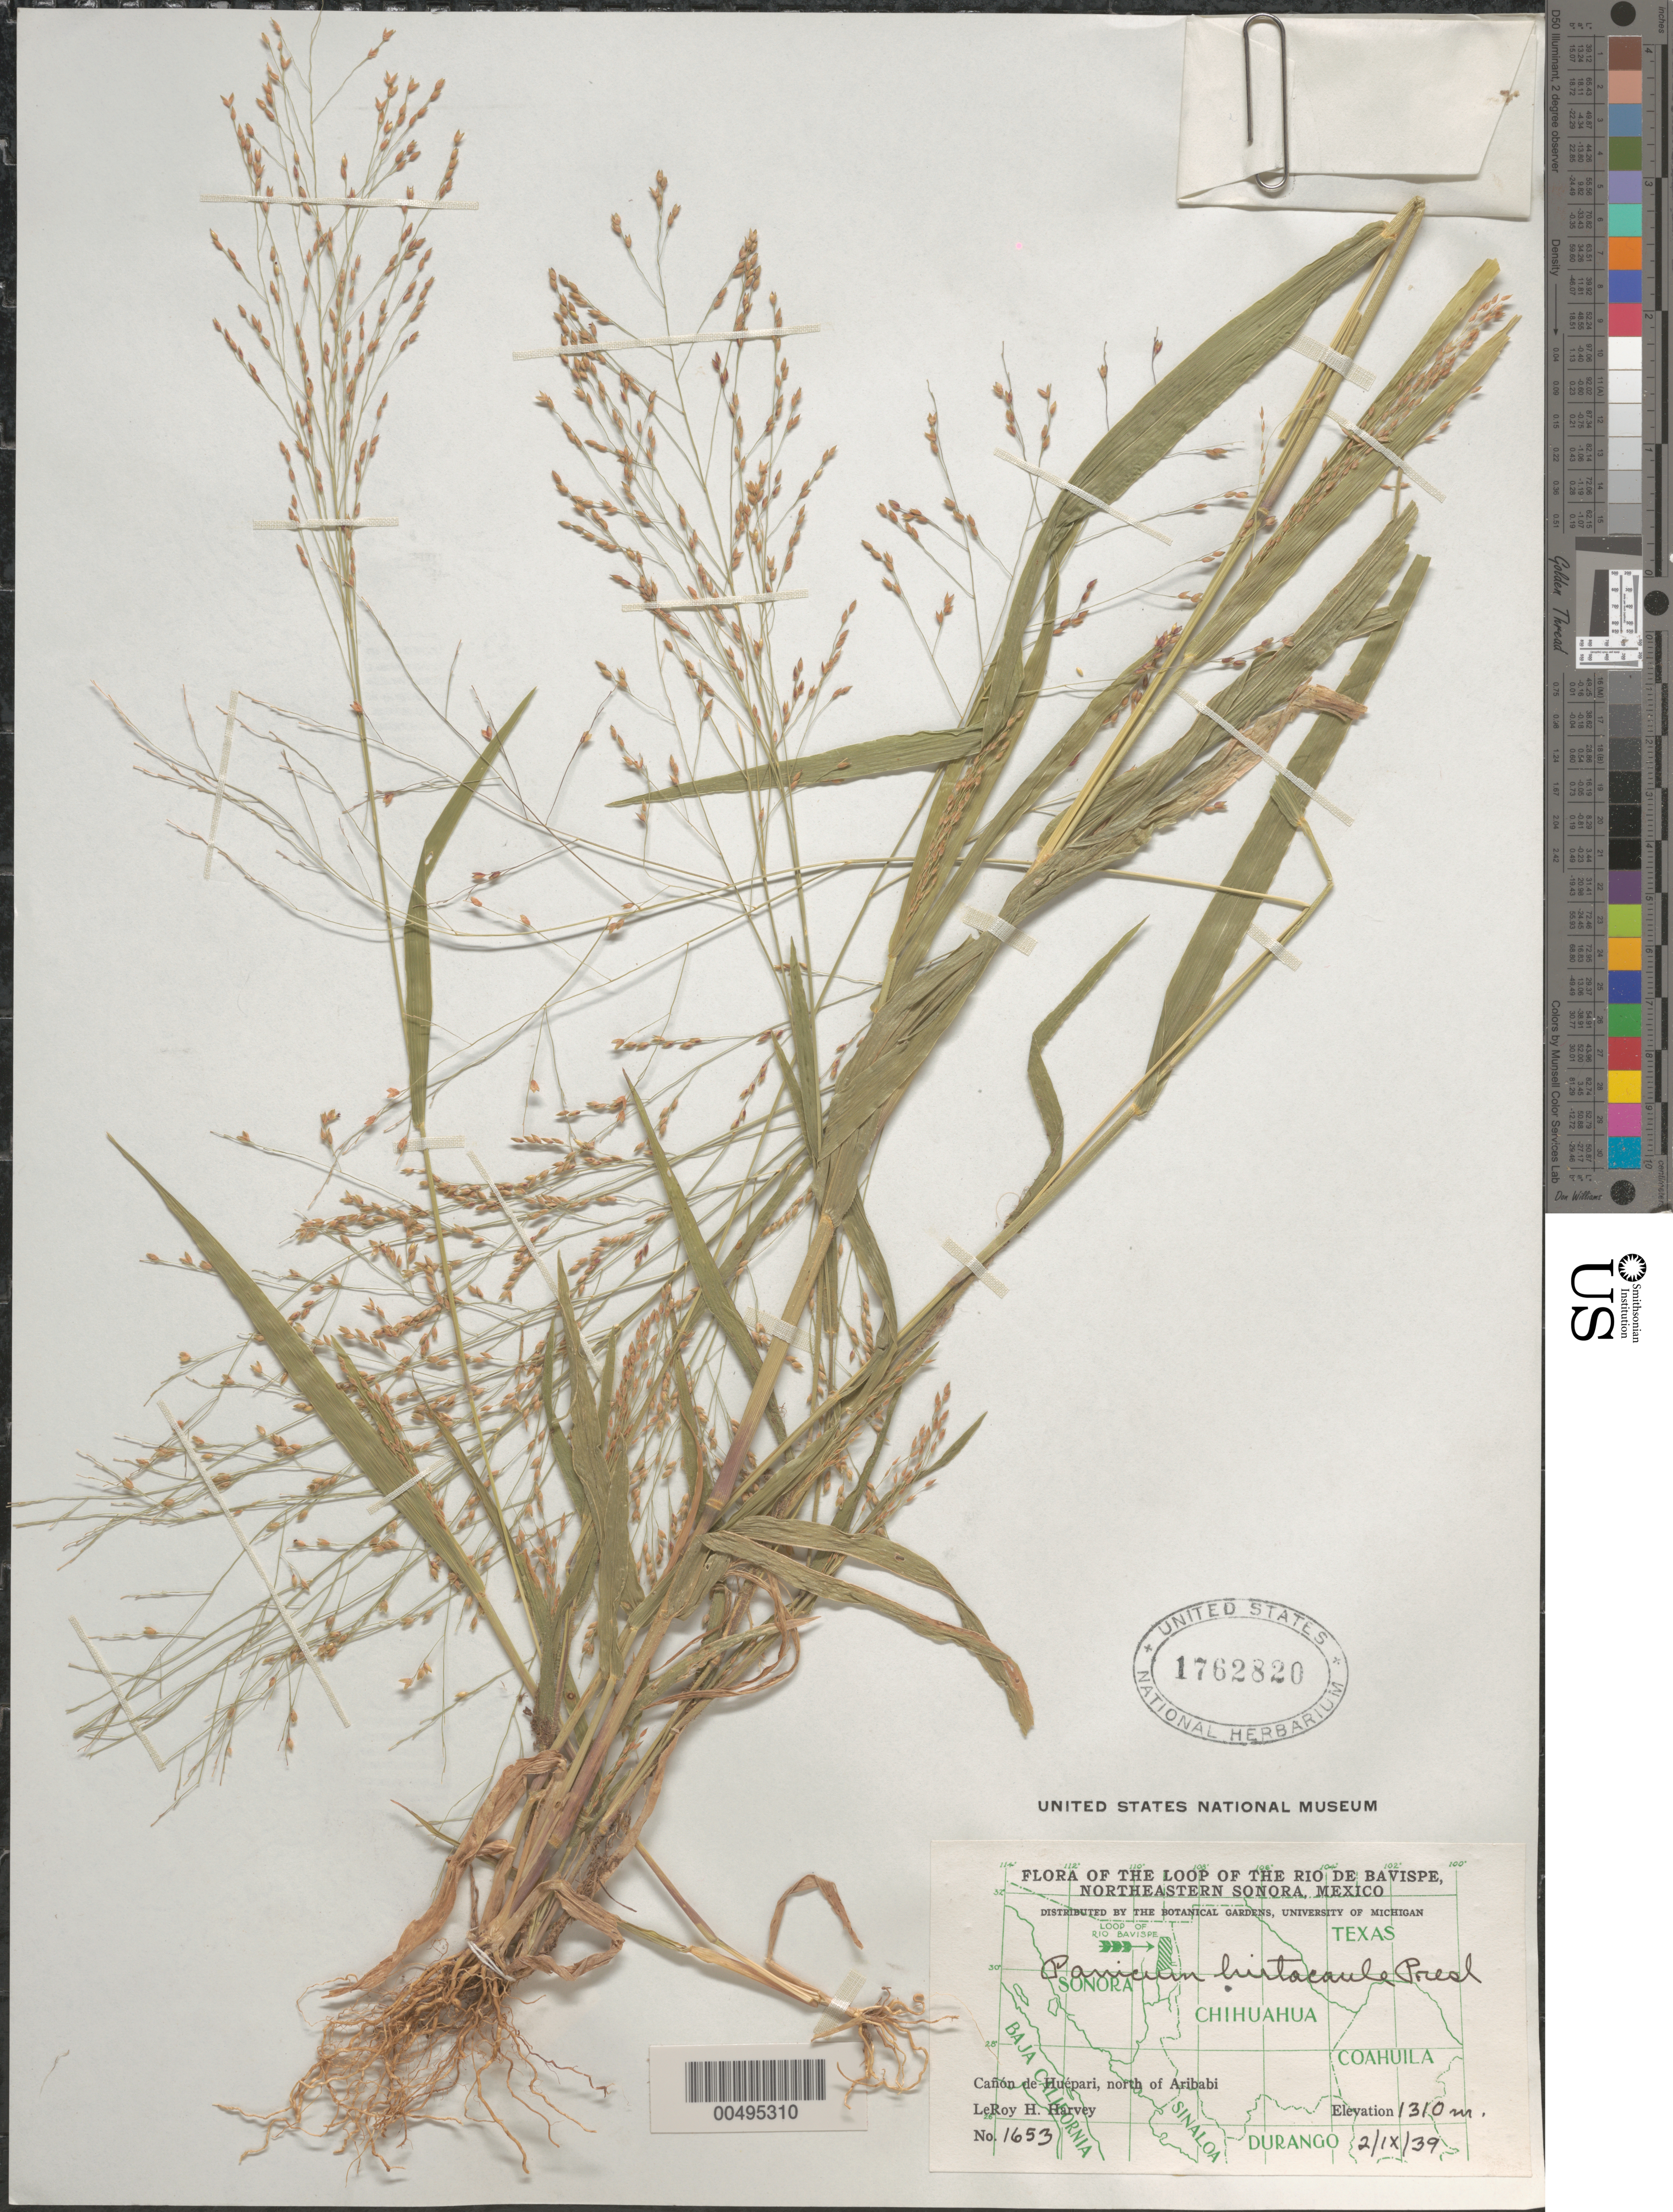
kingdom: Plantae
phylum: Tracheophyta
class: Liliopsida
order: Poales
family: Poaceae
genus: Panicum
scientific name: Panicum hirticaule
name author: J. Presl in C. Presl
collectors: L. H. Harvey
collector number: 1653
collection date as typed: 2 Sep 1939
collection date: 1939-09-02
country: Mexico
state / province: Sonora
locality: Loop of the Rio de Bavispe, NE Sonora, Ca¤¢n de Hu‚pari, N of Aribabi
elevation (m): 1310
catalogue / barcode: US 1762820